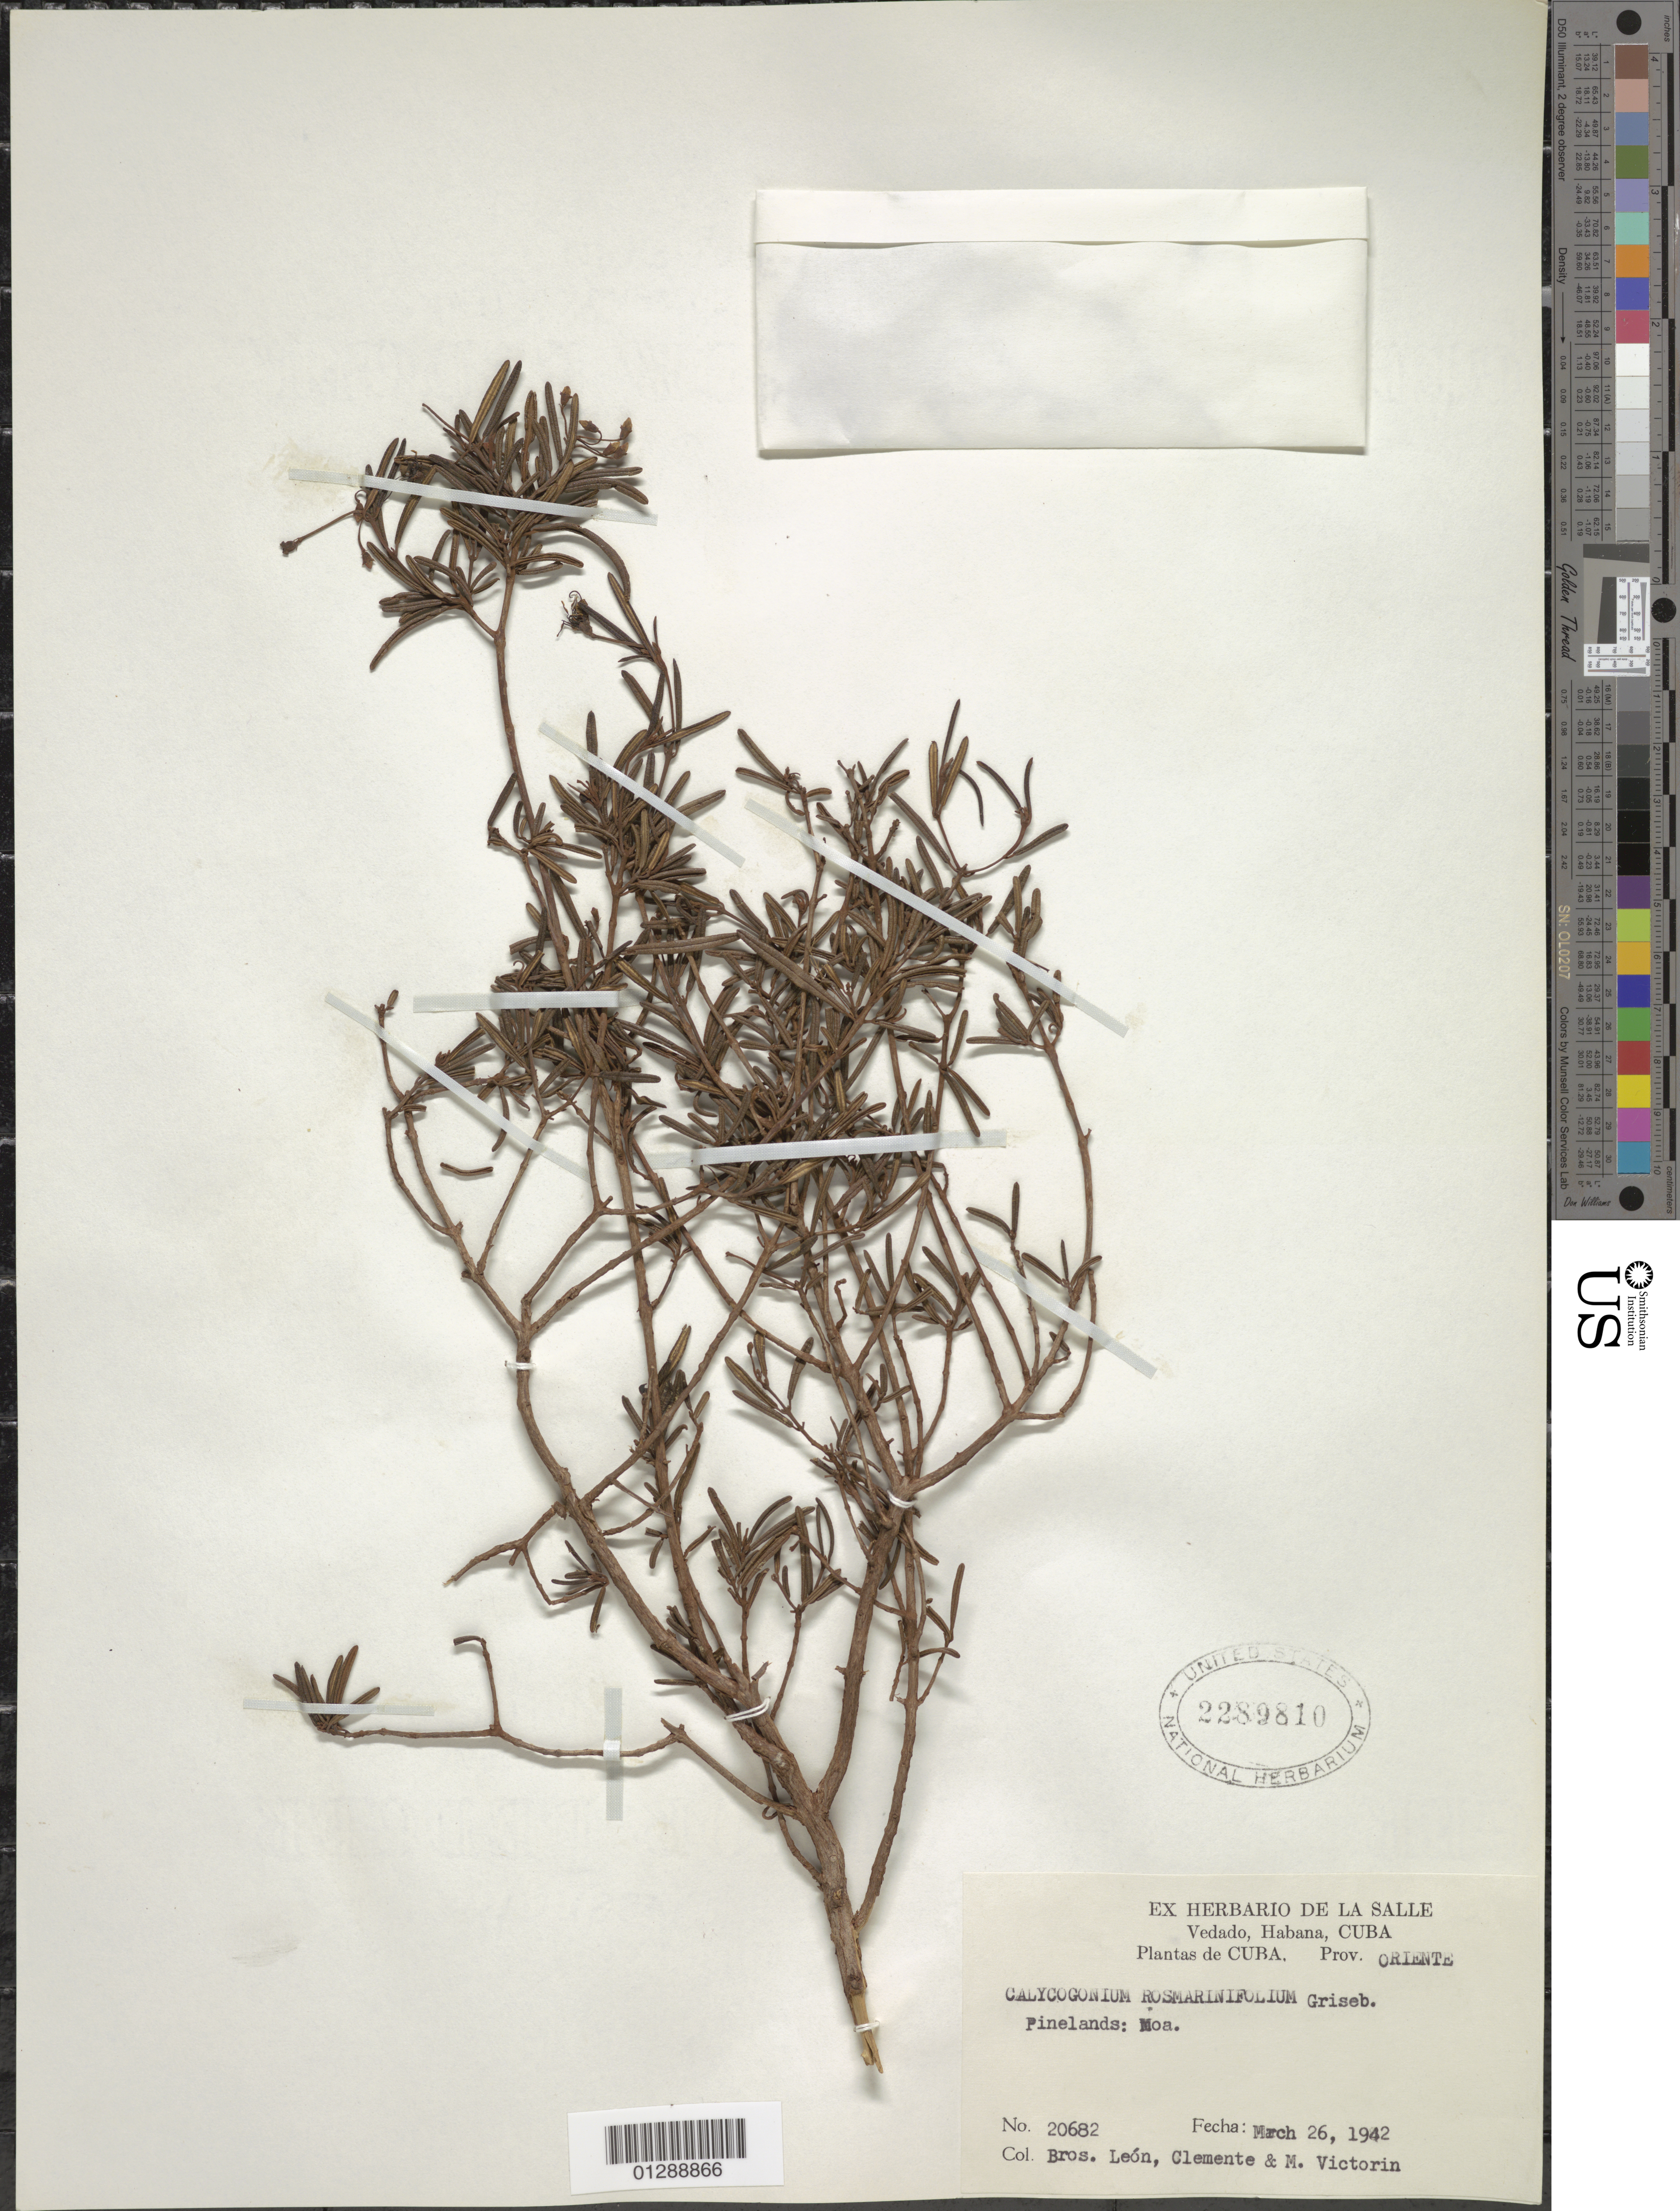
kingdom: Plantae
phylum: Tracheophyta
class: Magnoliopsida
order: Myrtales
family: Melastomataceae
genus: Calycogonium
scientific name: Calycogonium rosmariniifolium subsp. rosmariniifolium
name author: Griseb.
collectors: Bro. León, Bro. Clemente & Fr. Marie-Victorin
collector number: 20682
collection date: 1942-03-26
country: Cuba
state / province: Holguín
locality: Oriente. Moa.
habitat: Pinelands.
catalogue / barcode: US 2289810